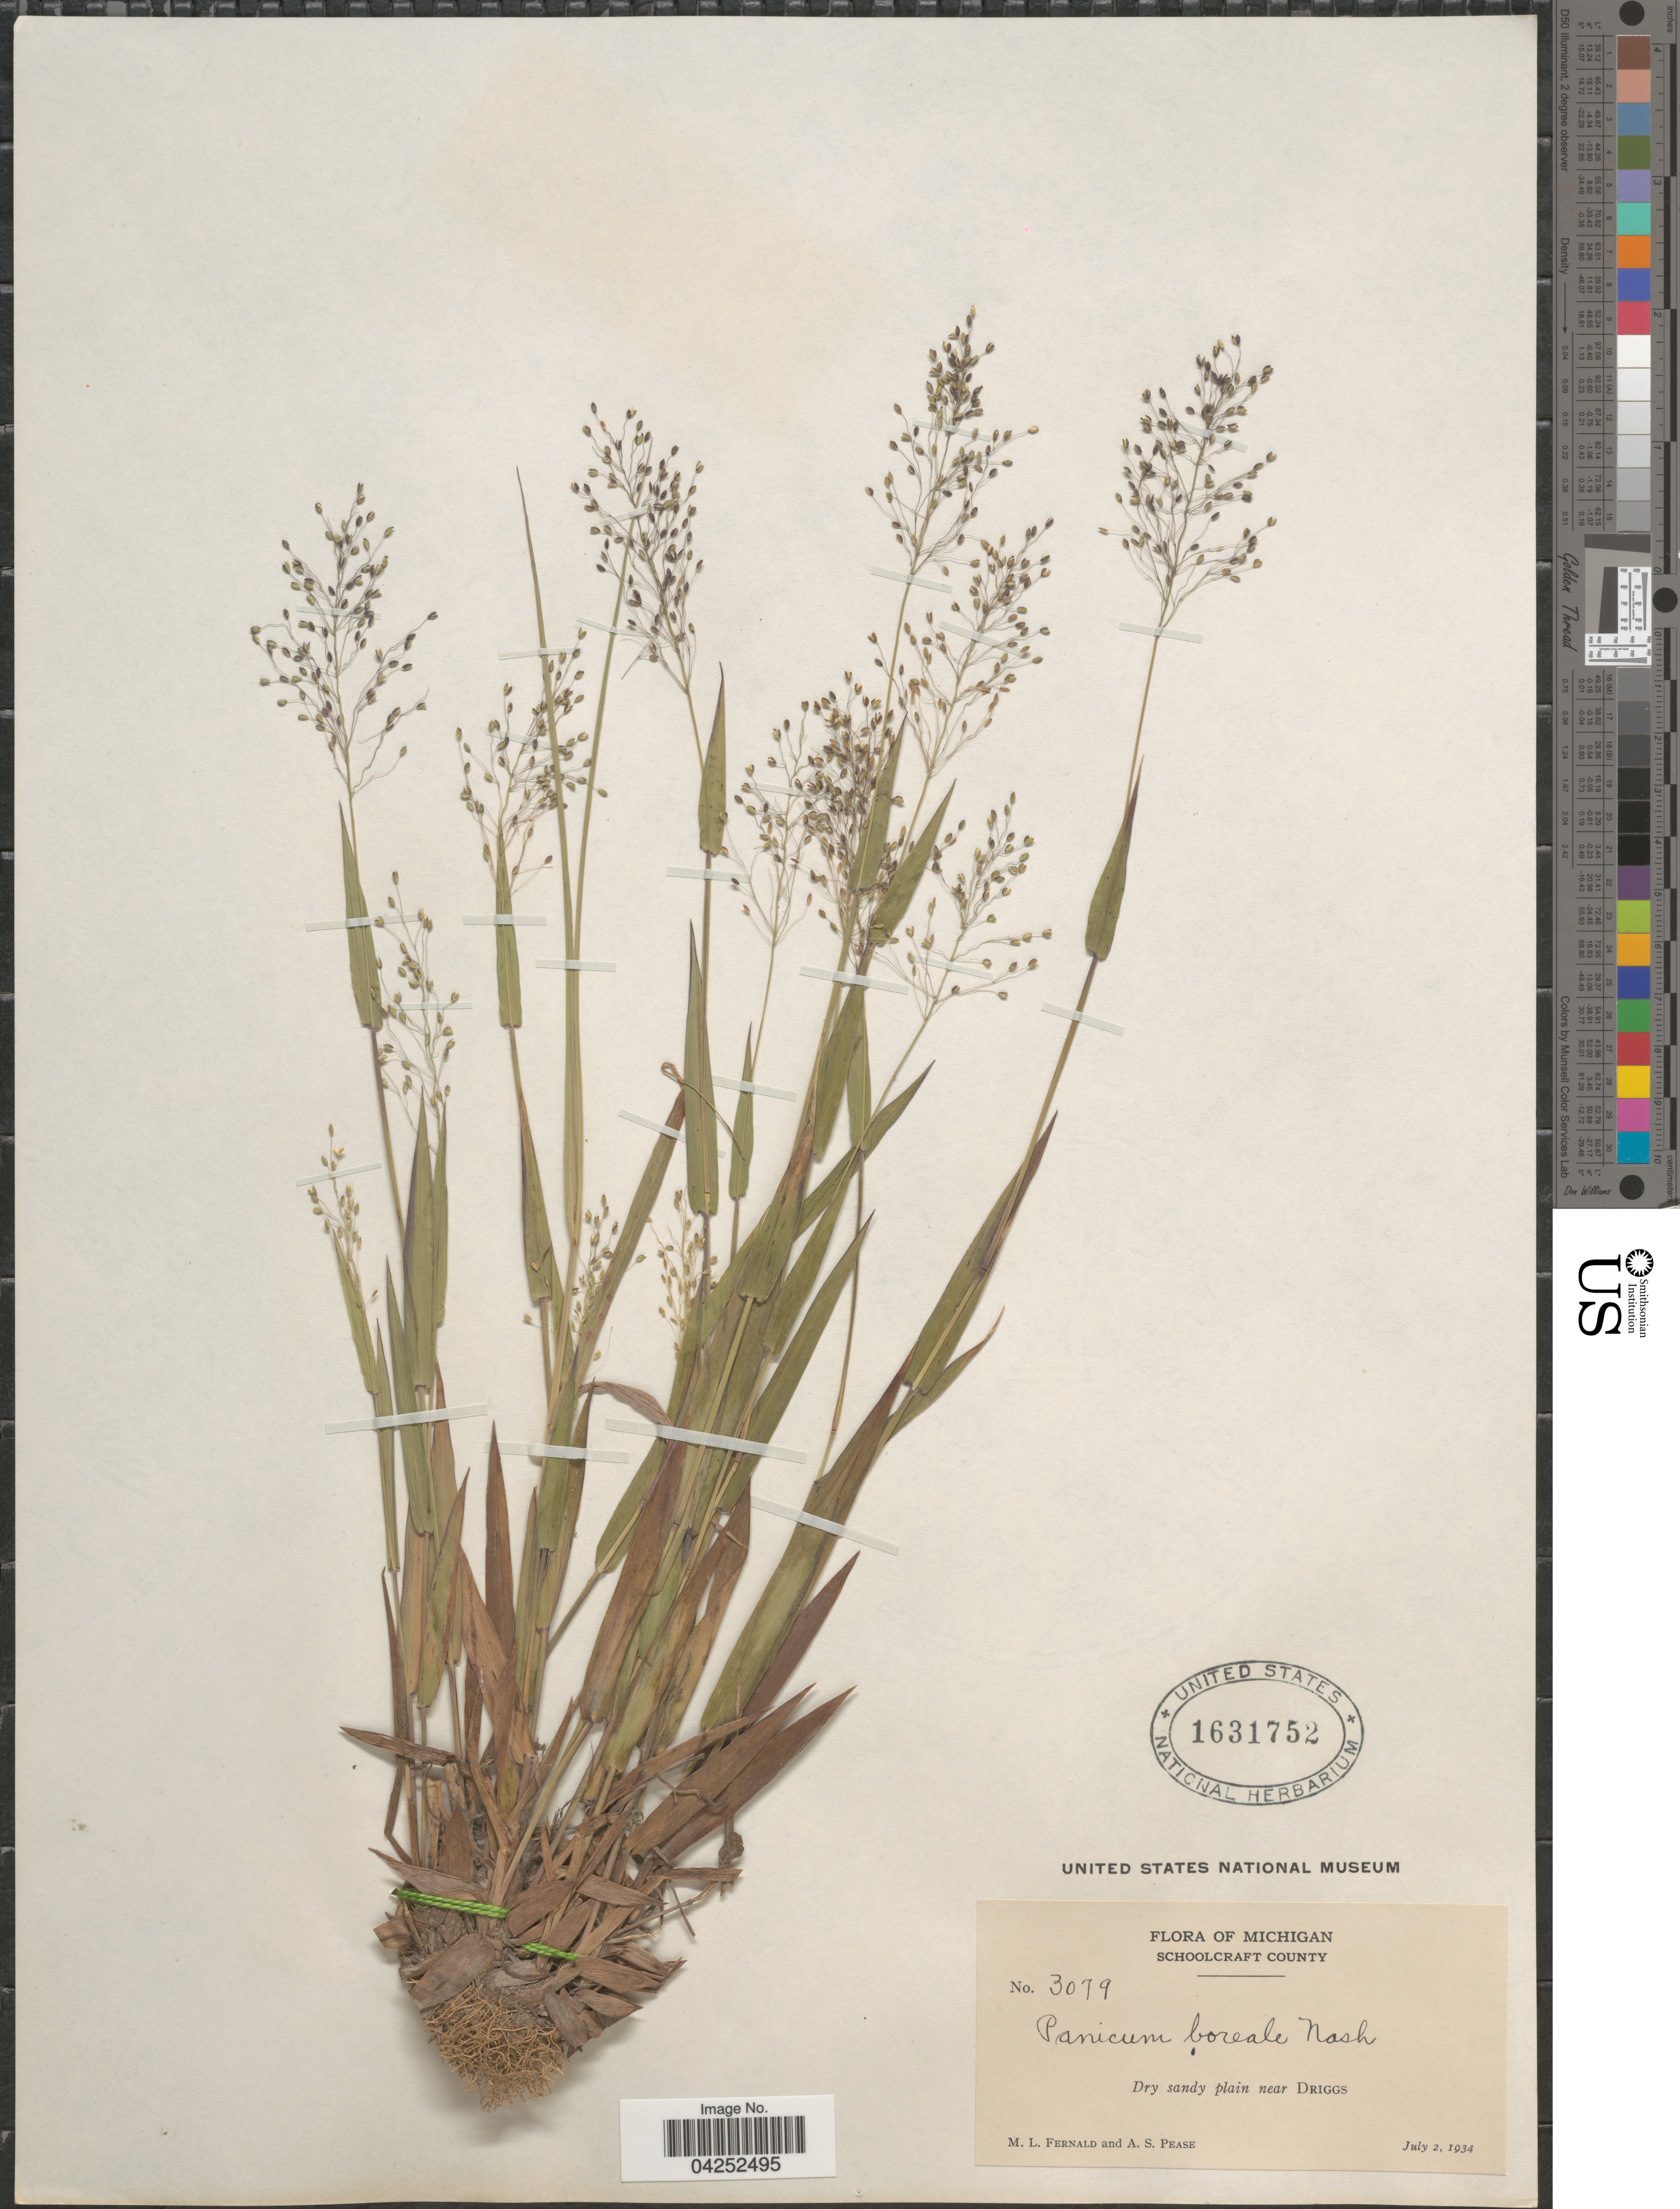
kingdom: Plantae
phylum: Tracheophyta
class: Liliopsida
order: Poales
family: Poaceae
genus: Dichanthelium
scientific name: Dichanthelium boreale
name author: (Nash) Freckmann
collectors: M. L. Fernald & A. S. Pease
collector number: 3079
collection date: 1934-07-02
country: United States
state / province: Michigan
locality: Schoolcraft County. Dry sandy plain near Driggs.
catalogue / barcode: US 1631752